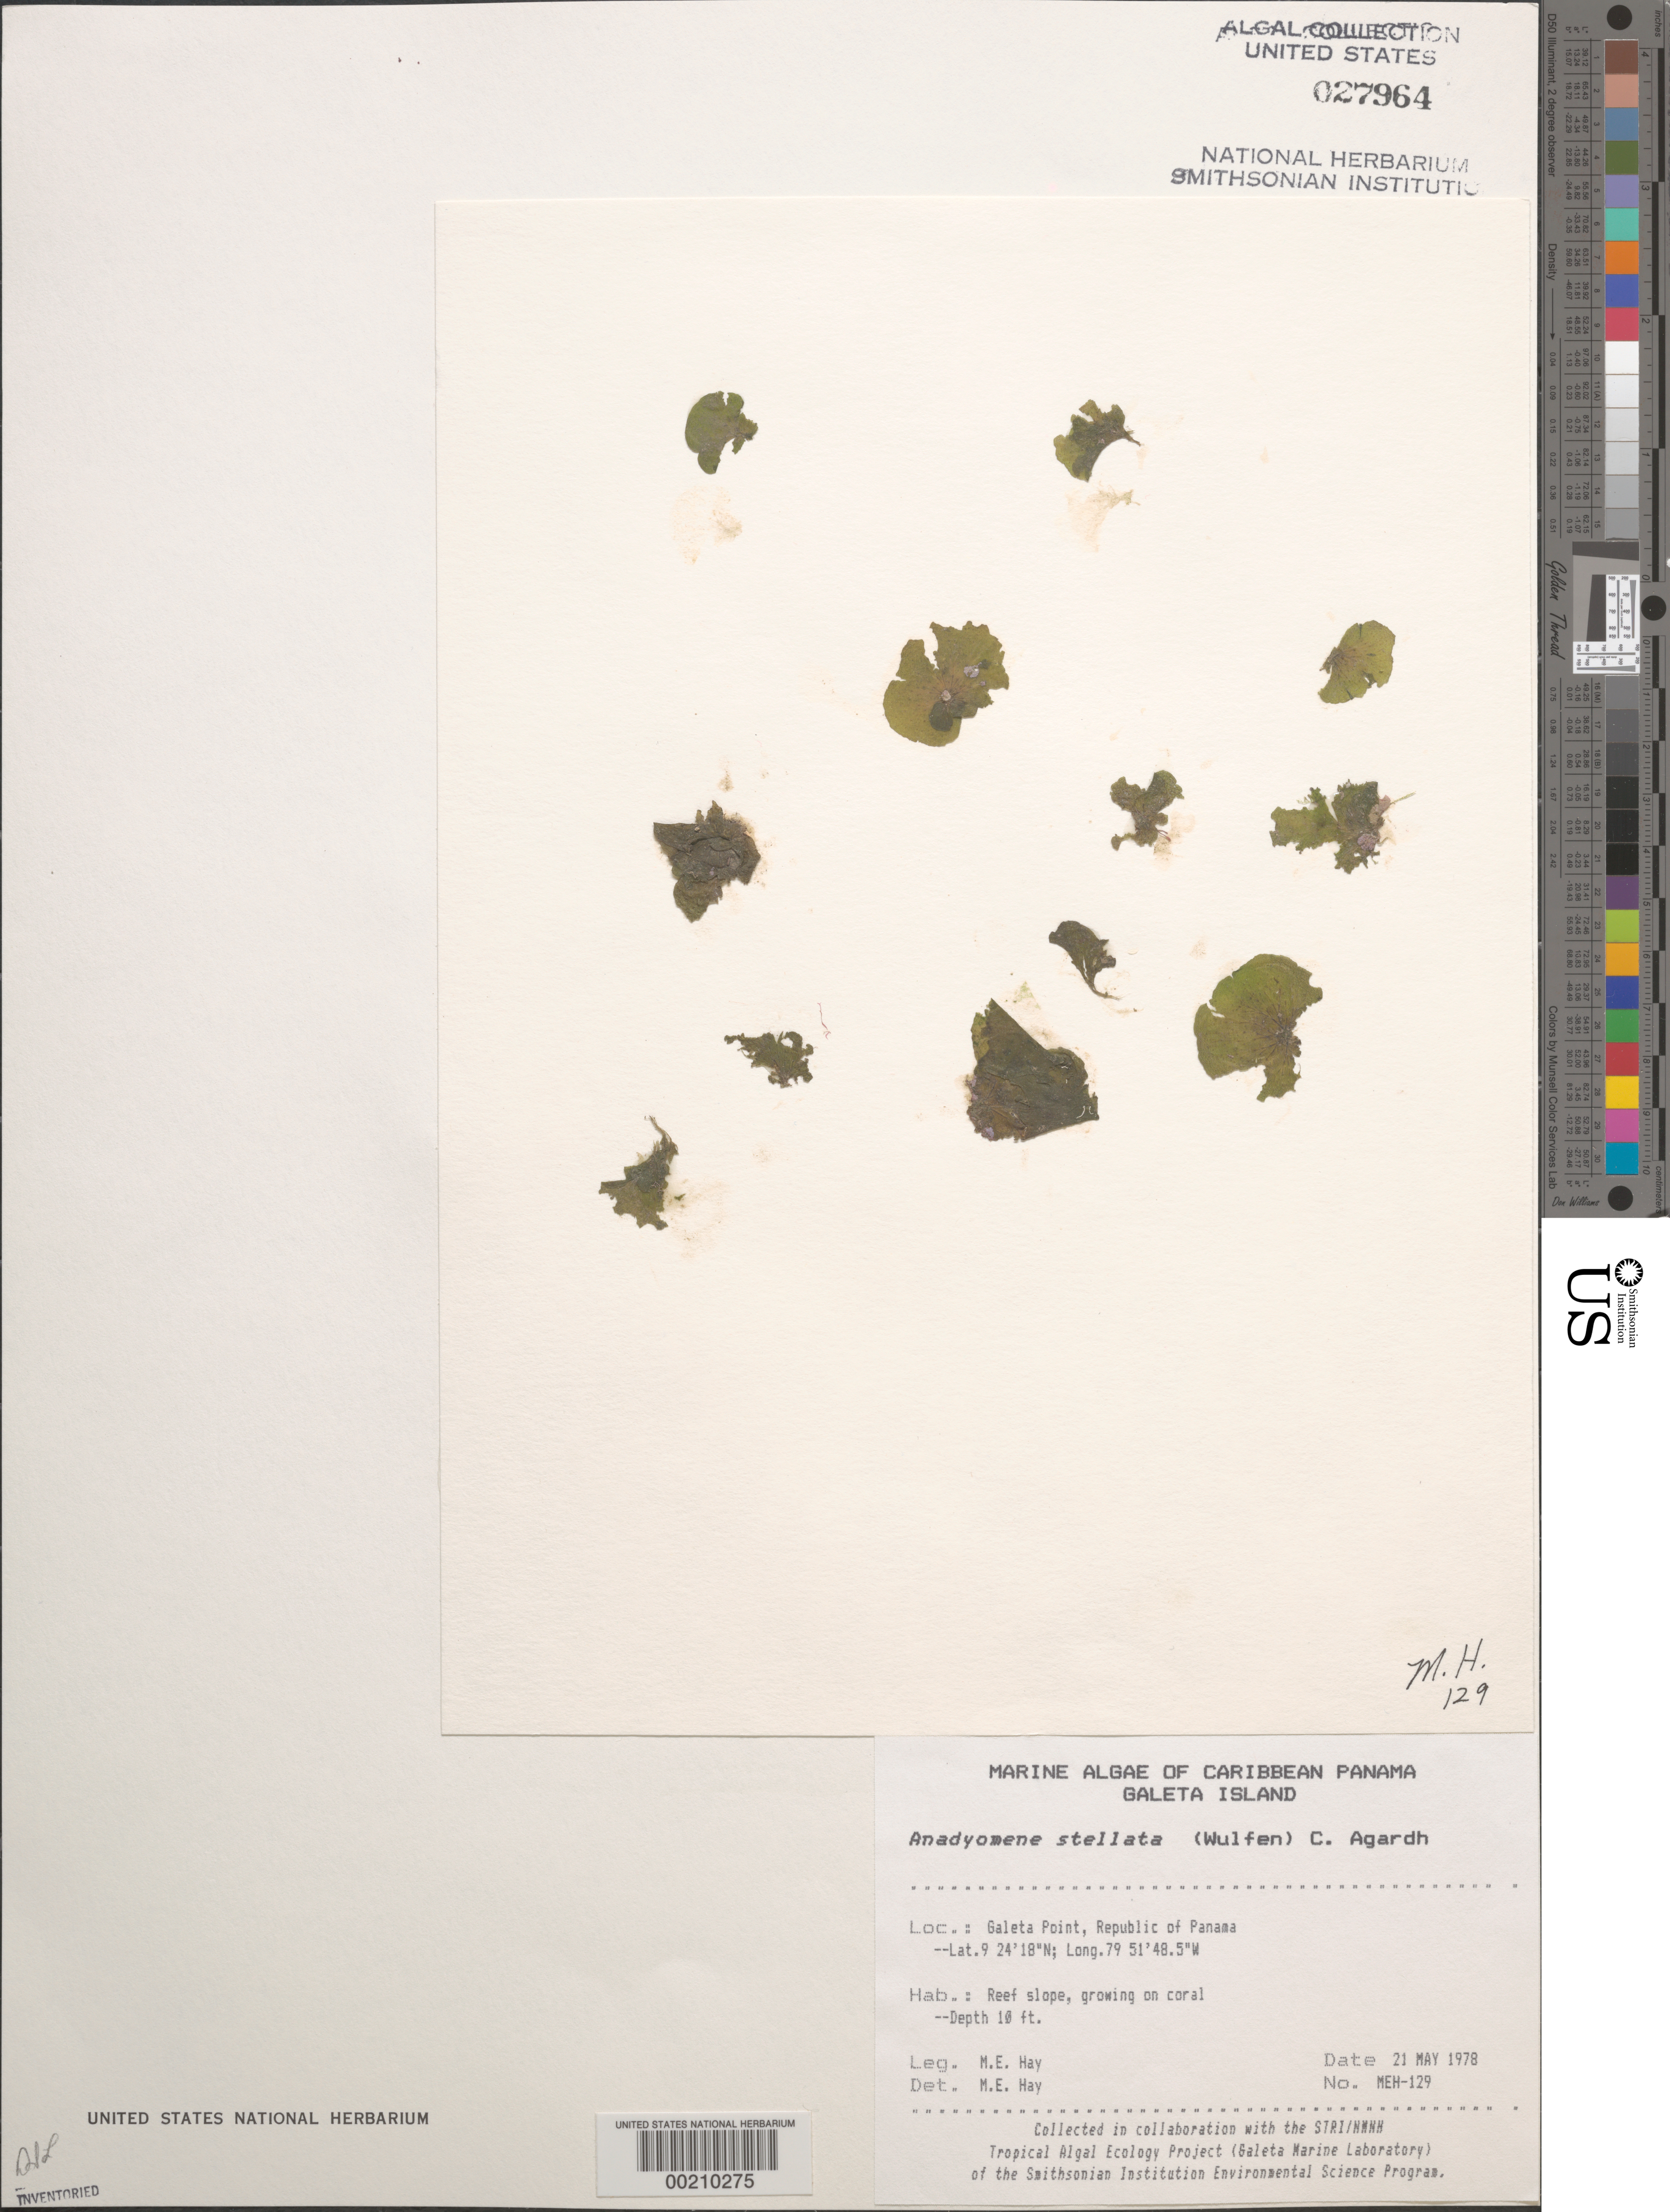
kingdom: Plantae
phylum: Chlorophyta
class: Ulvophyceae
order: Cladophorales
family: Anadyomenaceae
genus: Anadyomene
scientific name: Anadyomene stellata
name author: (Wulfen) C. Agardh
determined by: Hay, M. E.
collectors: M. E. Hay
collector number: MEH-129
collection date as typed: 21 May 1978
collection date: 1978-05-21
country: Panama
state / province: Colón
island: Galeta Island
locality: Galeta Point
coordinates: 9 24' 18" N, 79 51' 48.5" W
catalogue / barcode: US 27964